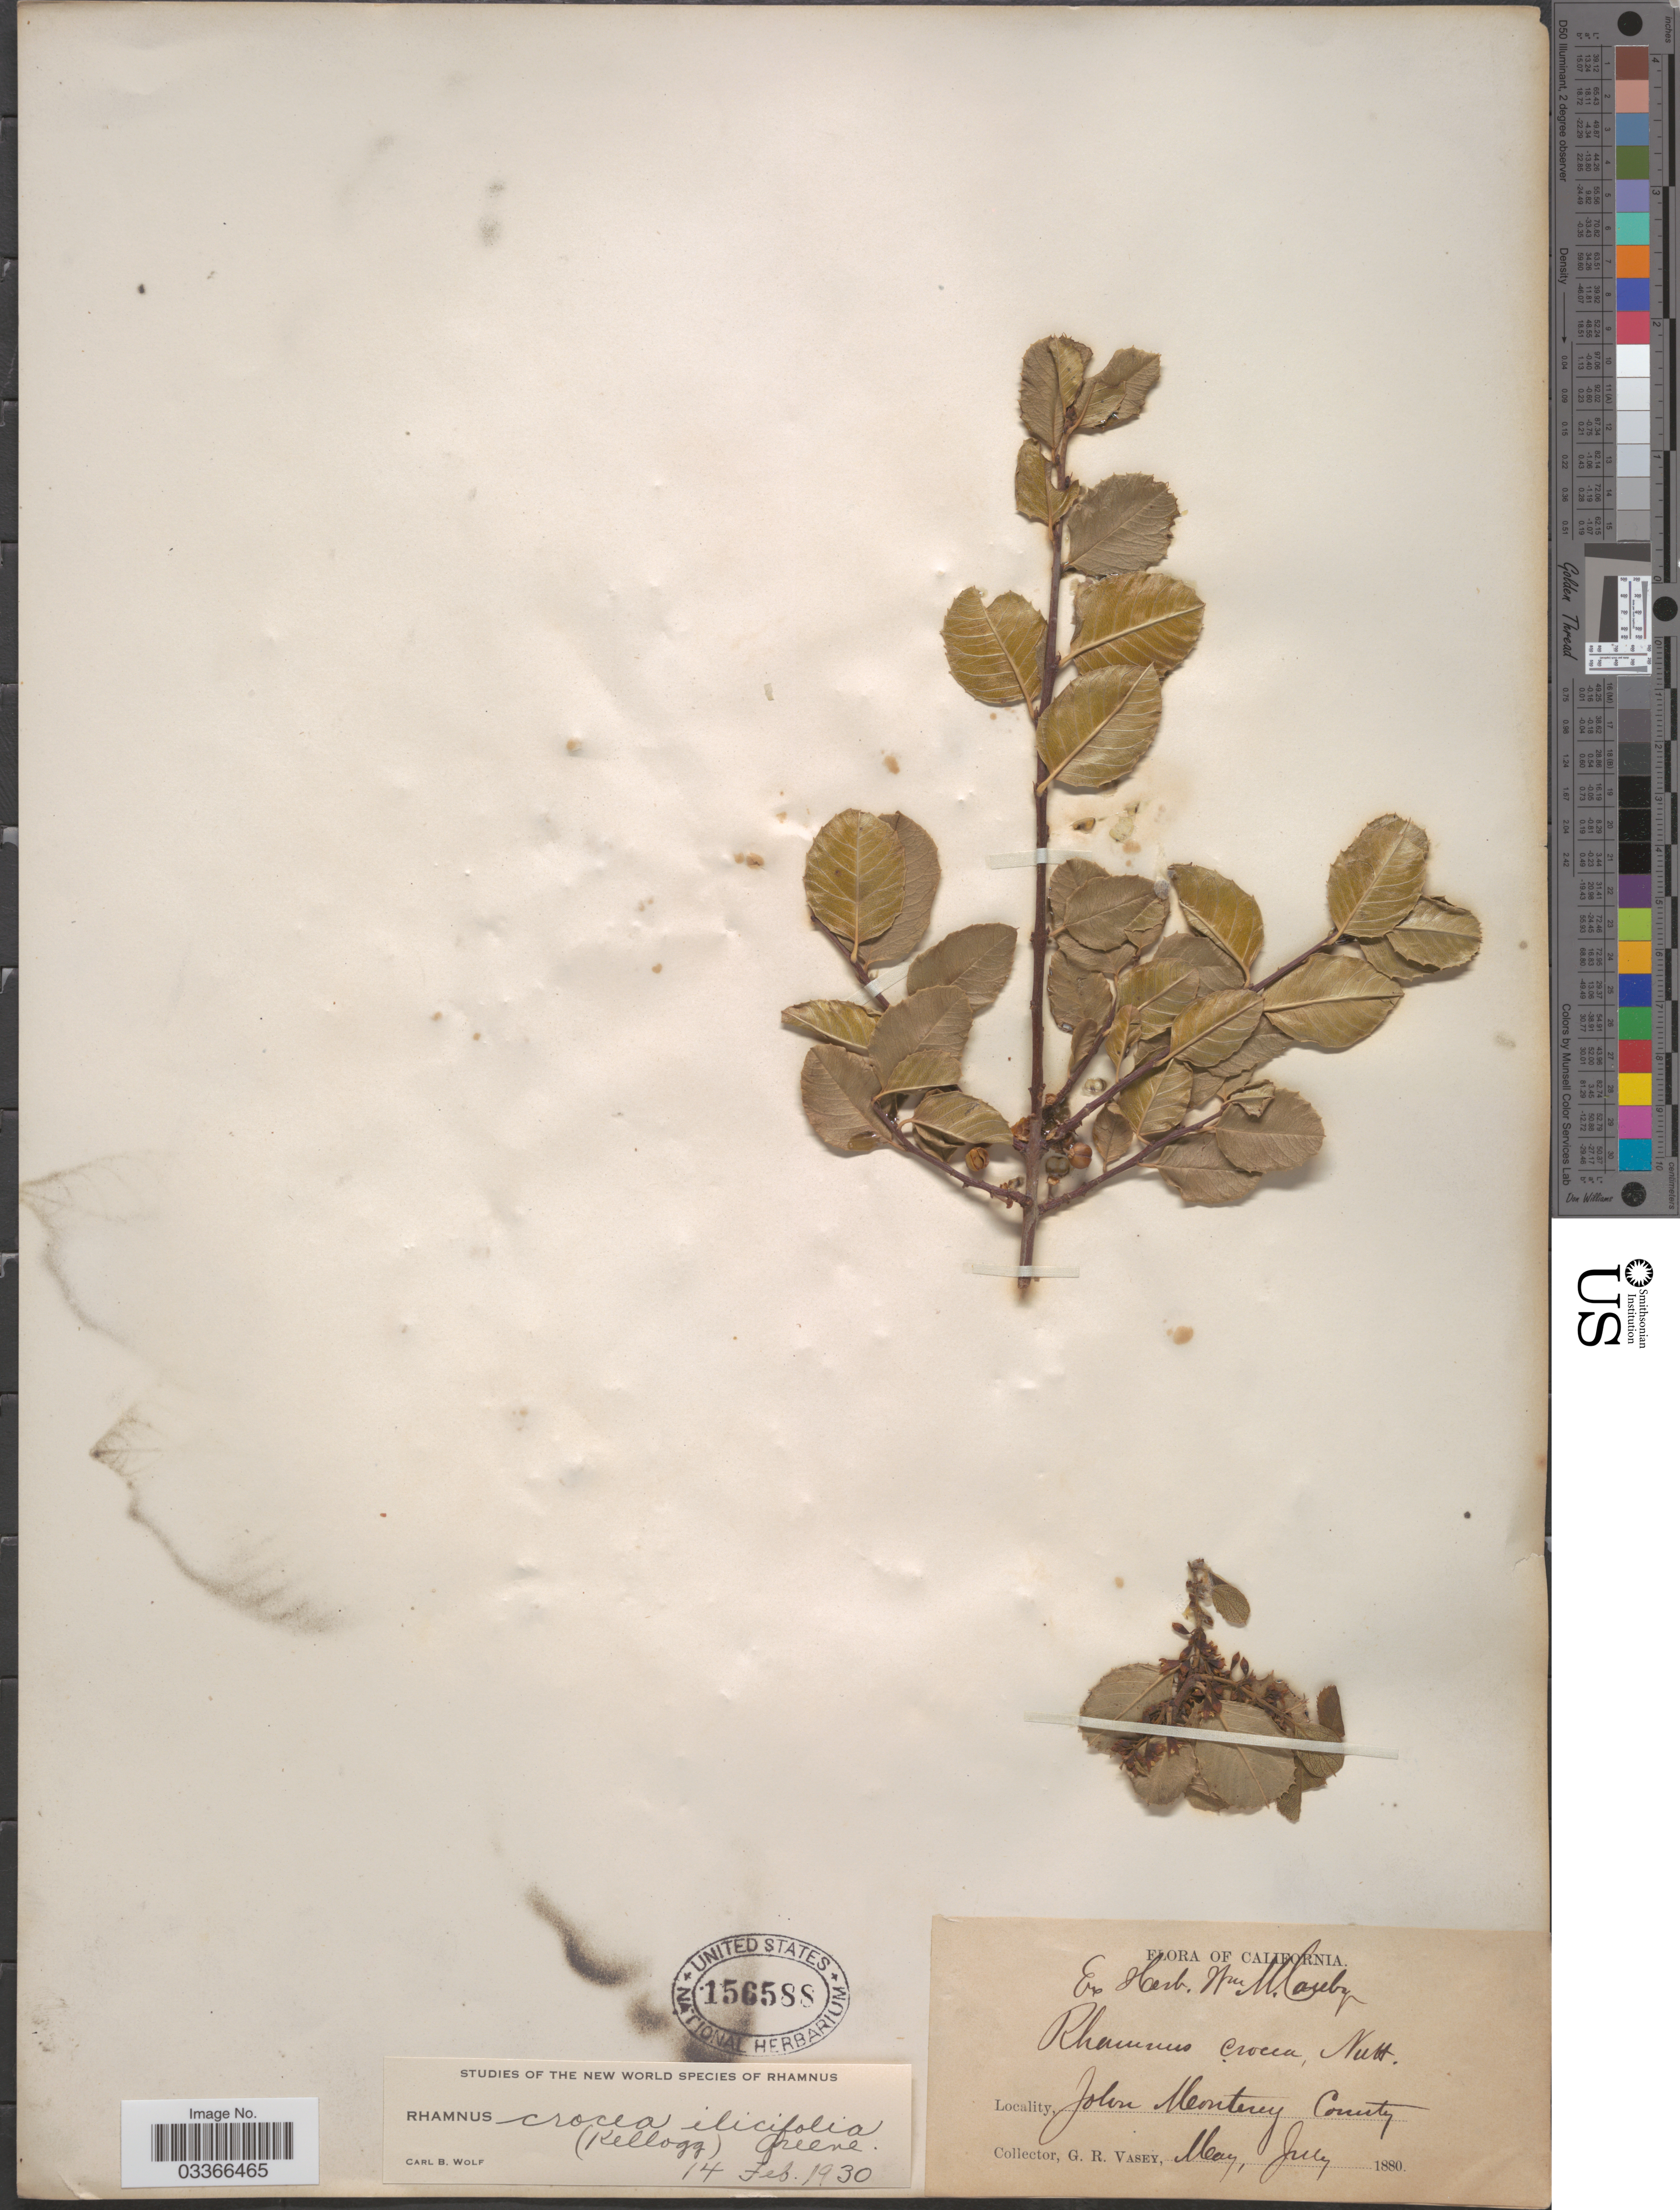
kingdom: Plantae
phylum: Tracheophyta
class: Magnoliopsida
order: Rosales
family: Rhamnaceae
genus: Rhamnus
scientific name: Rhamnus crocea var. ilicifolia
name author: (Kellogg) Greene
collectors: G. R. Vasey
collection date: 1880-05/1880-07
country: United States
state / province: California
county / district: Monterey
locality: John Monterey County.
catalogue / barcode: US 156588